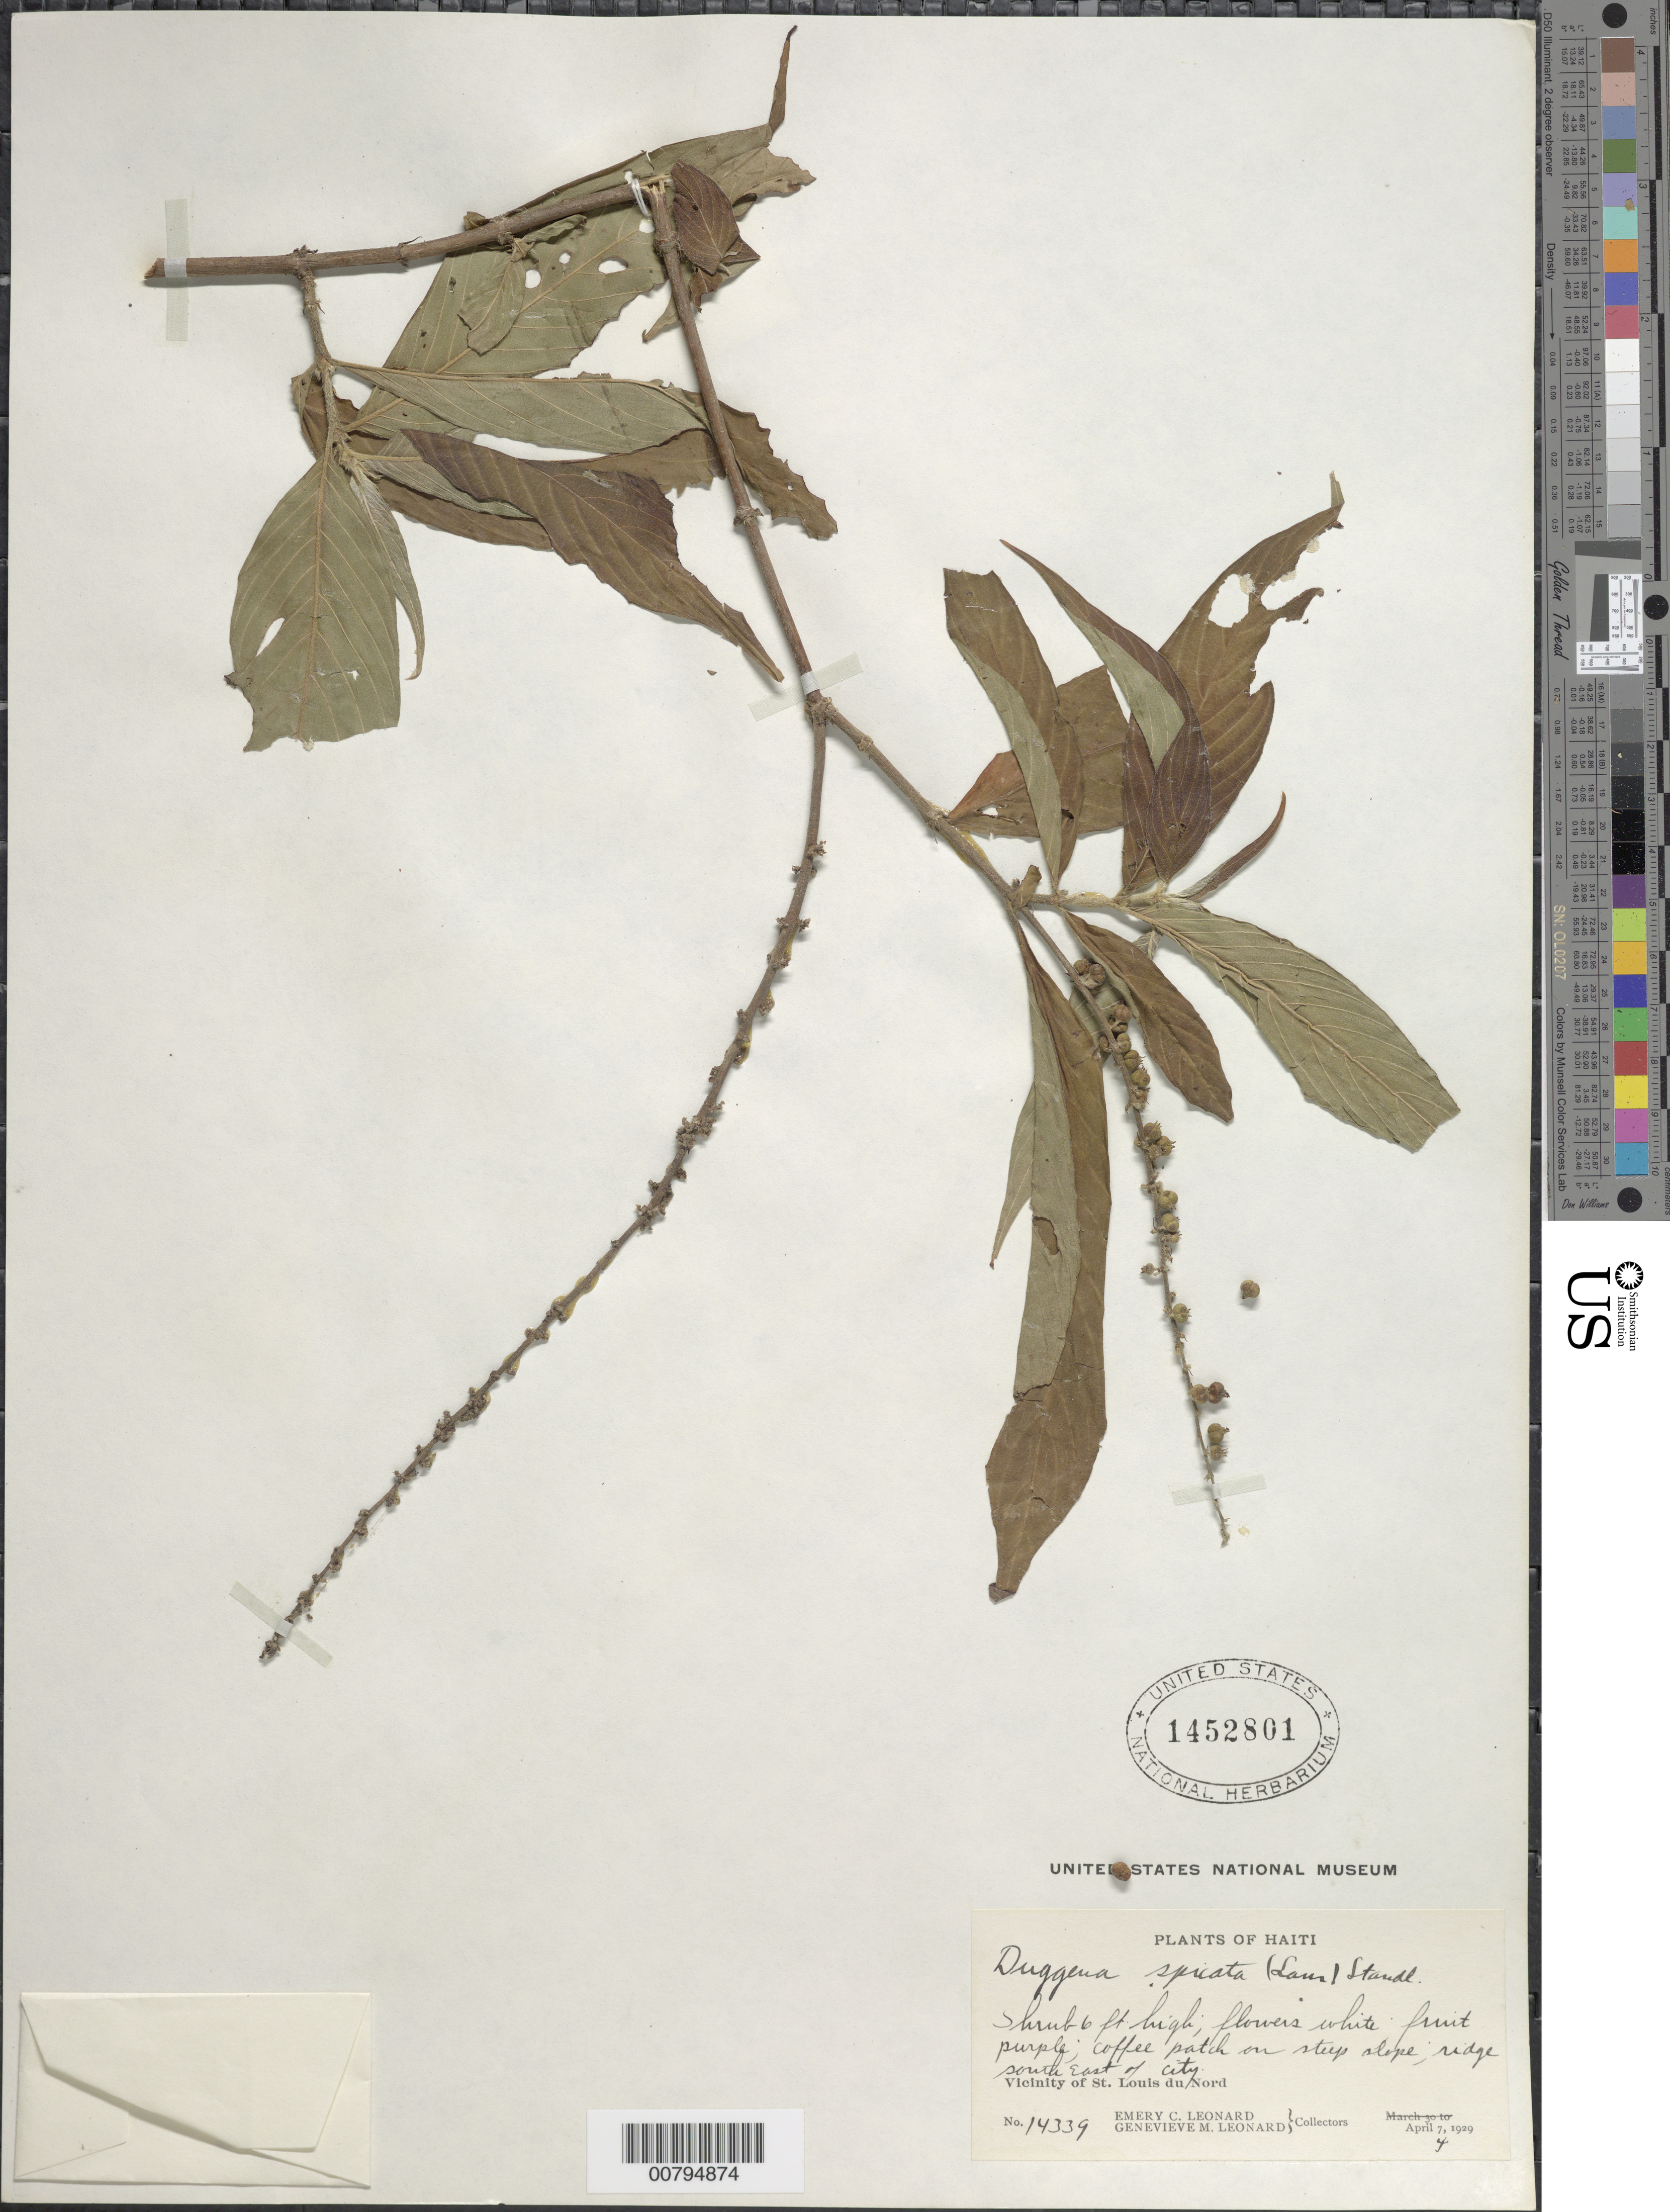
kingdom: Plantae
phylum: Tracheophyta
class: Magnoliopsida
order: Gentianales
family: Rubiaceae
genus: Gonzalagunia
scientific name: Gonzalagunia hirsuta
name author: Schum.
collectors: E. C. Leonard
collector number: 14339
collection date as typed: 04 Apr 1929 to 07 Apr 1929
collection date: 1929-04-04/1929-04-07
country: Haiti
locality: Vicinity of St. Louis du Nord. Ridge southeast of city.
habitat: Coffee patch on steep slope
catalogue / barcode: US 1452801